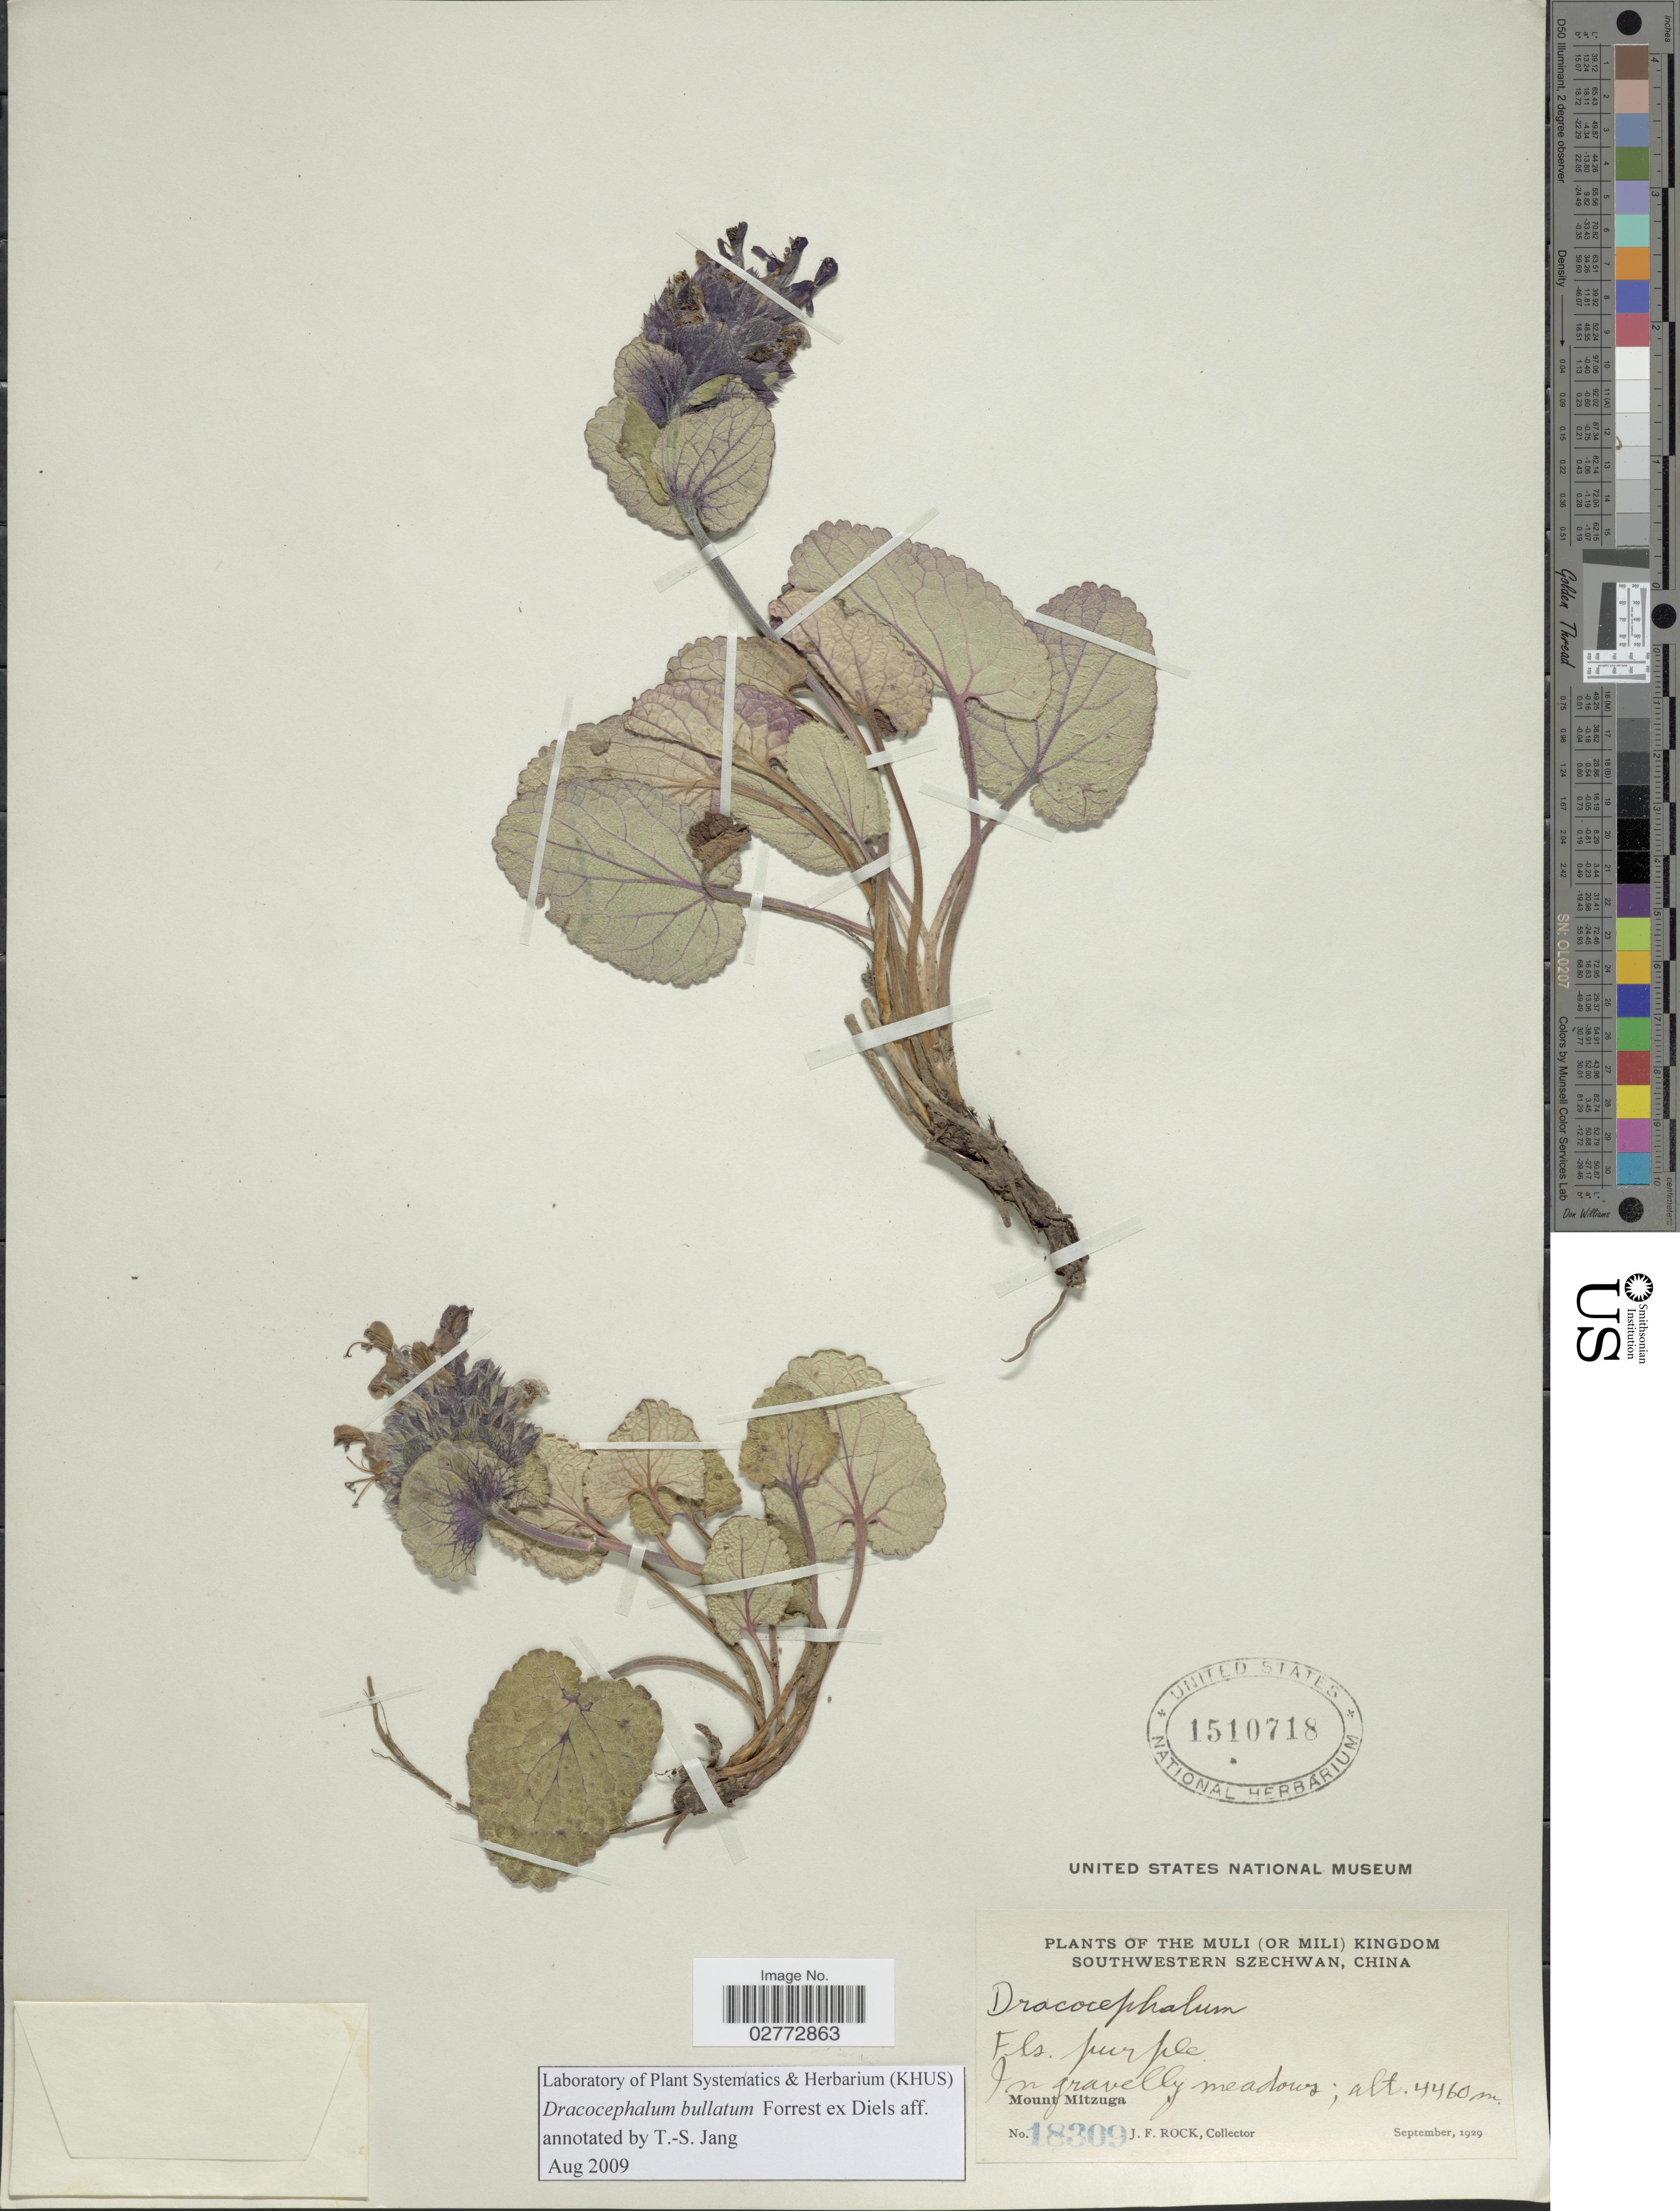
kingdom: Plantae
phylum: Tracheophyta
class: Magnoliopsida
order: Lamiales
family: Lamiaceae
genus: Dracocephalum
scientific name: Dracocephalum speciosum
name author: Sweet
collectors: J. Rock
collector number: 18309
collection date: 1929-09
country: China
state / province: Sichuan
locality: The Muli (or Mili) Kingdom. Southwestern Szechwan. Mount Mitzuga.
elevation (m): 4460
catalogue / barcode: US 1510718